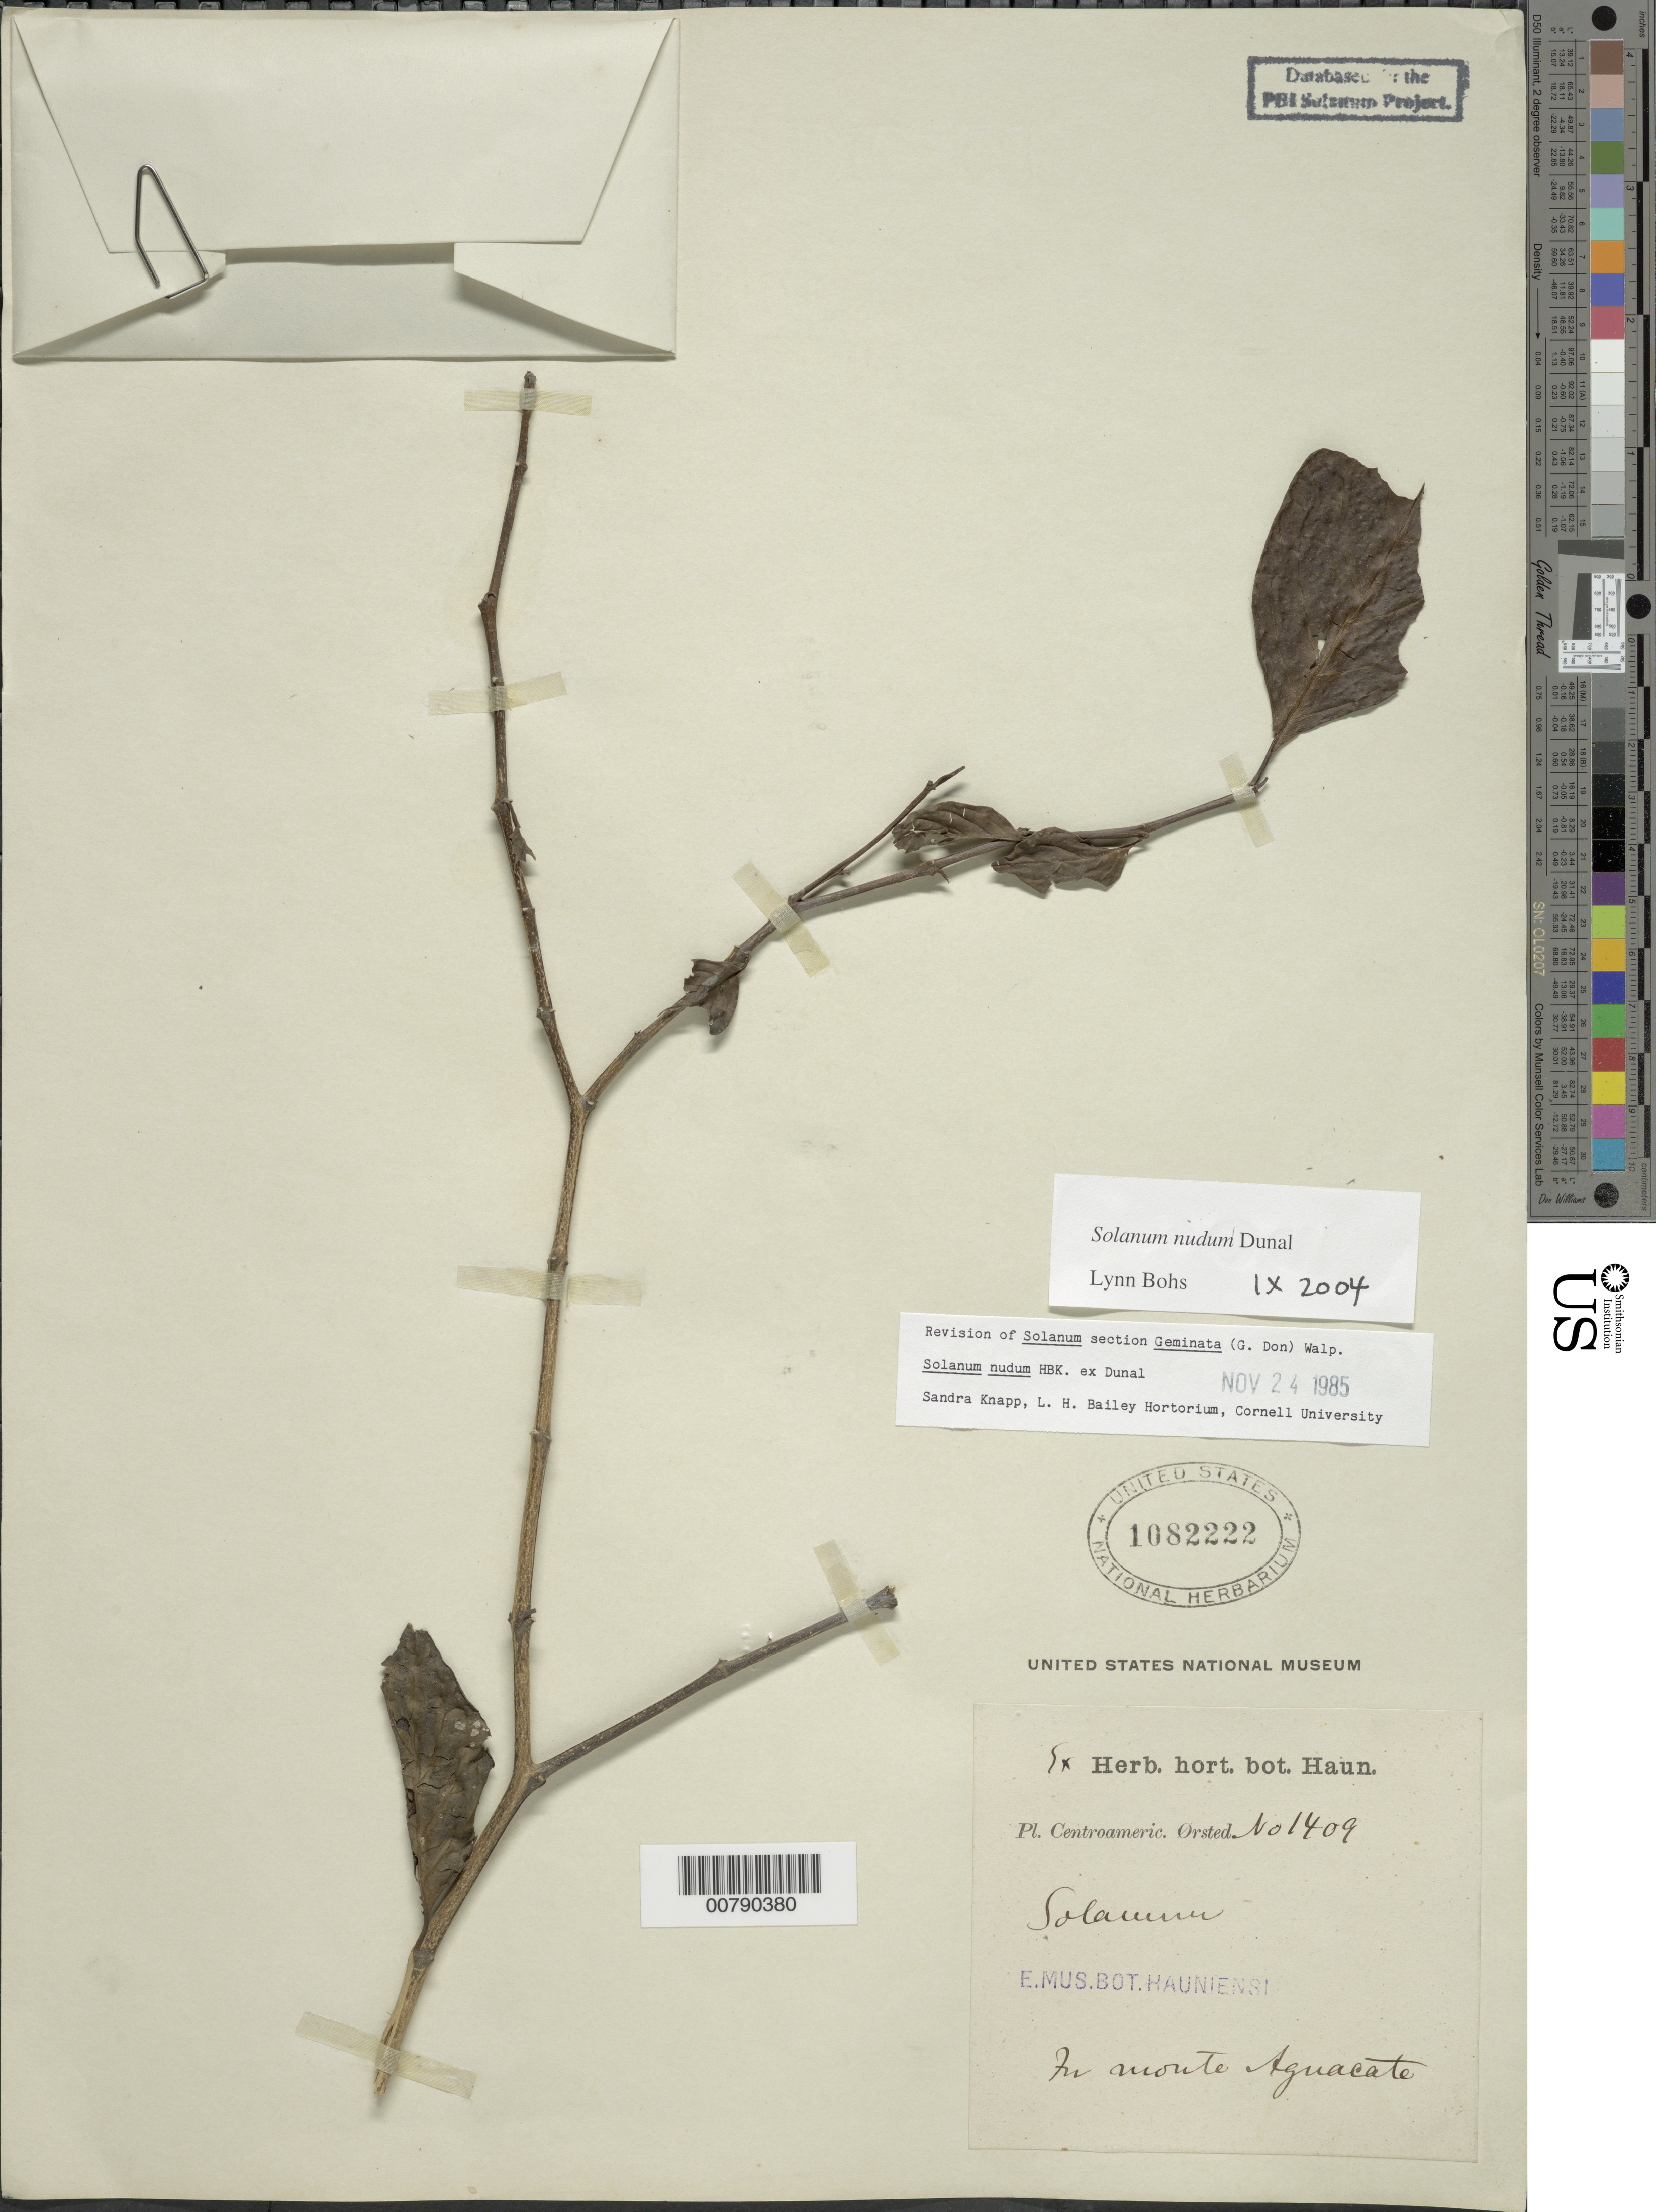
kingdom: Plantae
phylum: Tracheophyta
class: Magnoliopsida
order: Solanales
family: Solanaceae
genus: Solanum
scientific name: Solanum nudum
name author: Dunal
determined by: Bohs, L. A.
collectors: A. S. Oersted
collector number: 1409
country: Costa Rica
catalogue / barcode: US 1082222